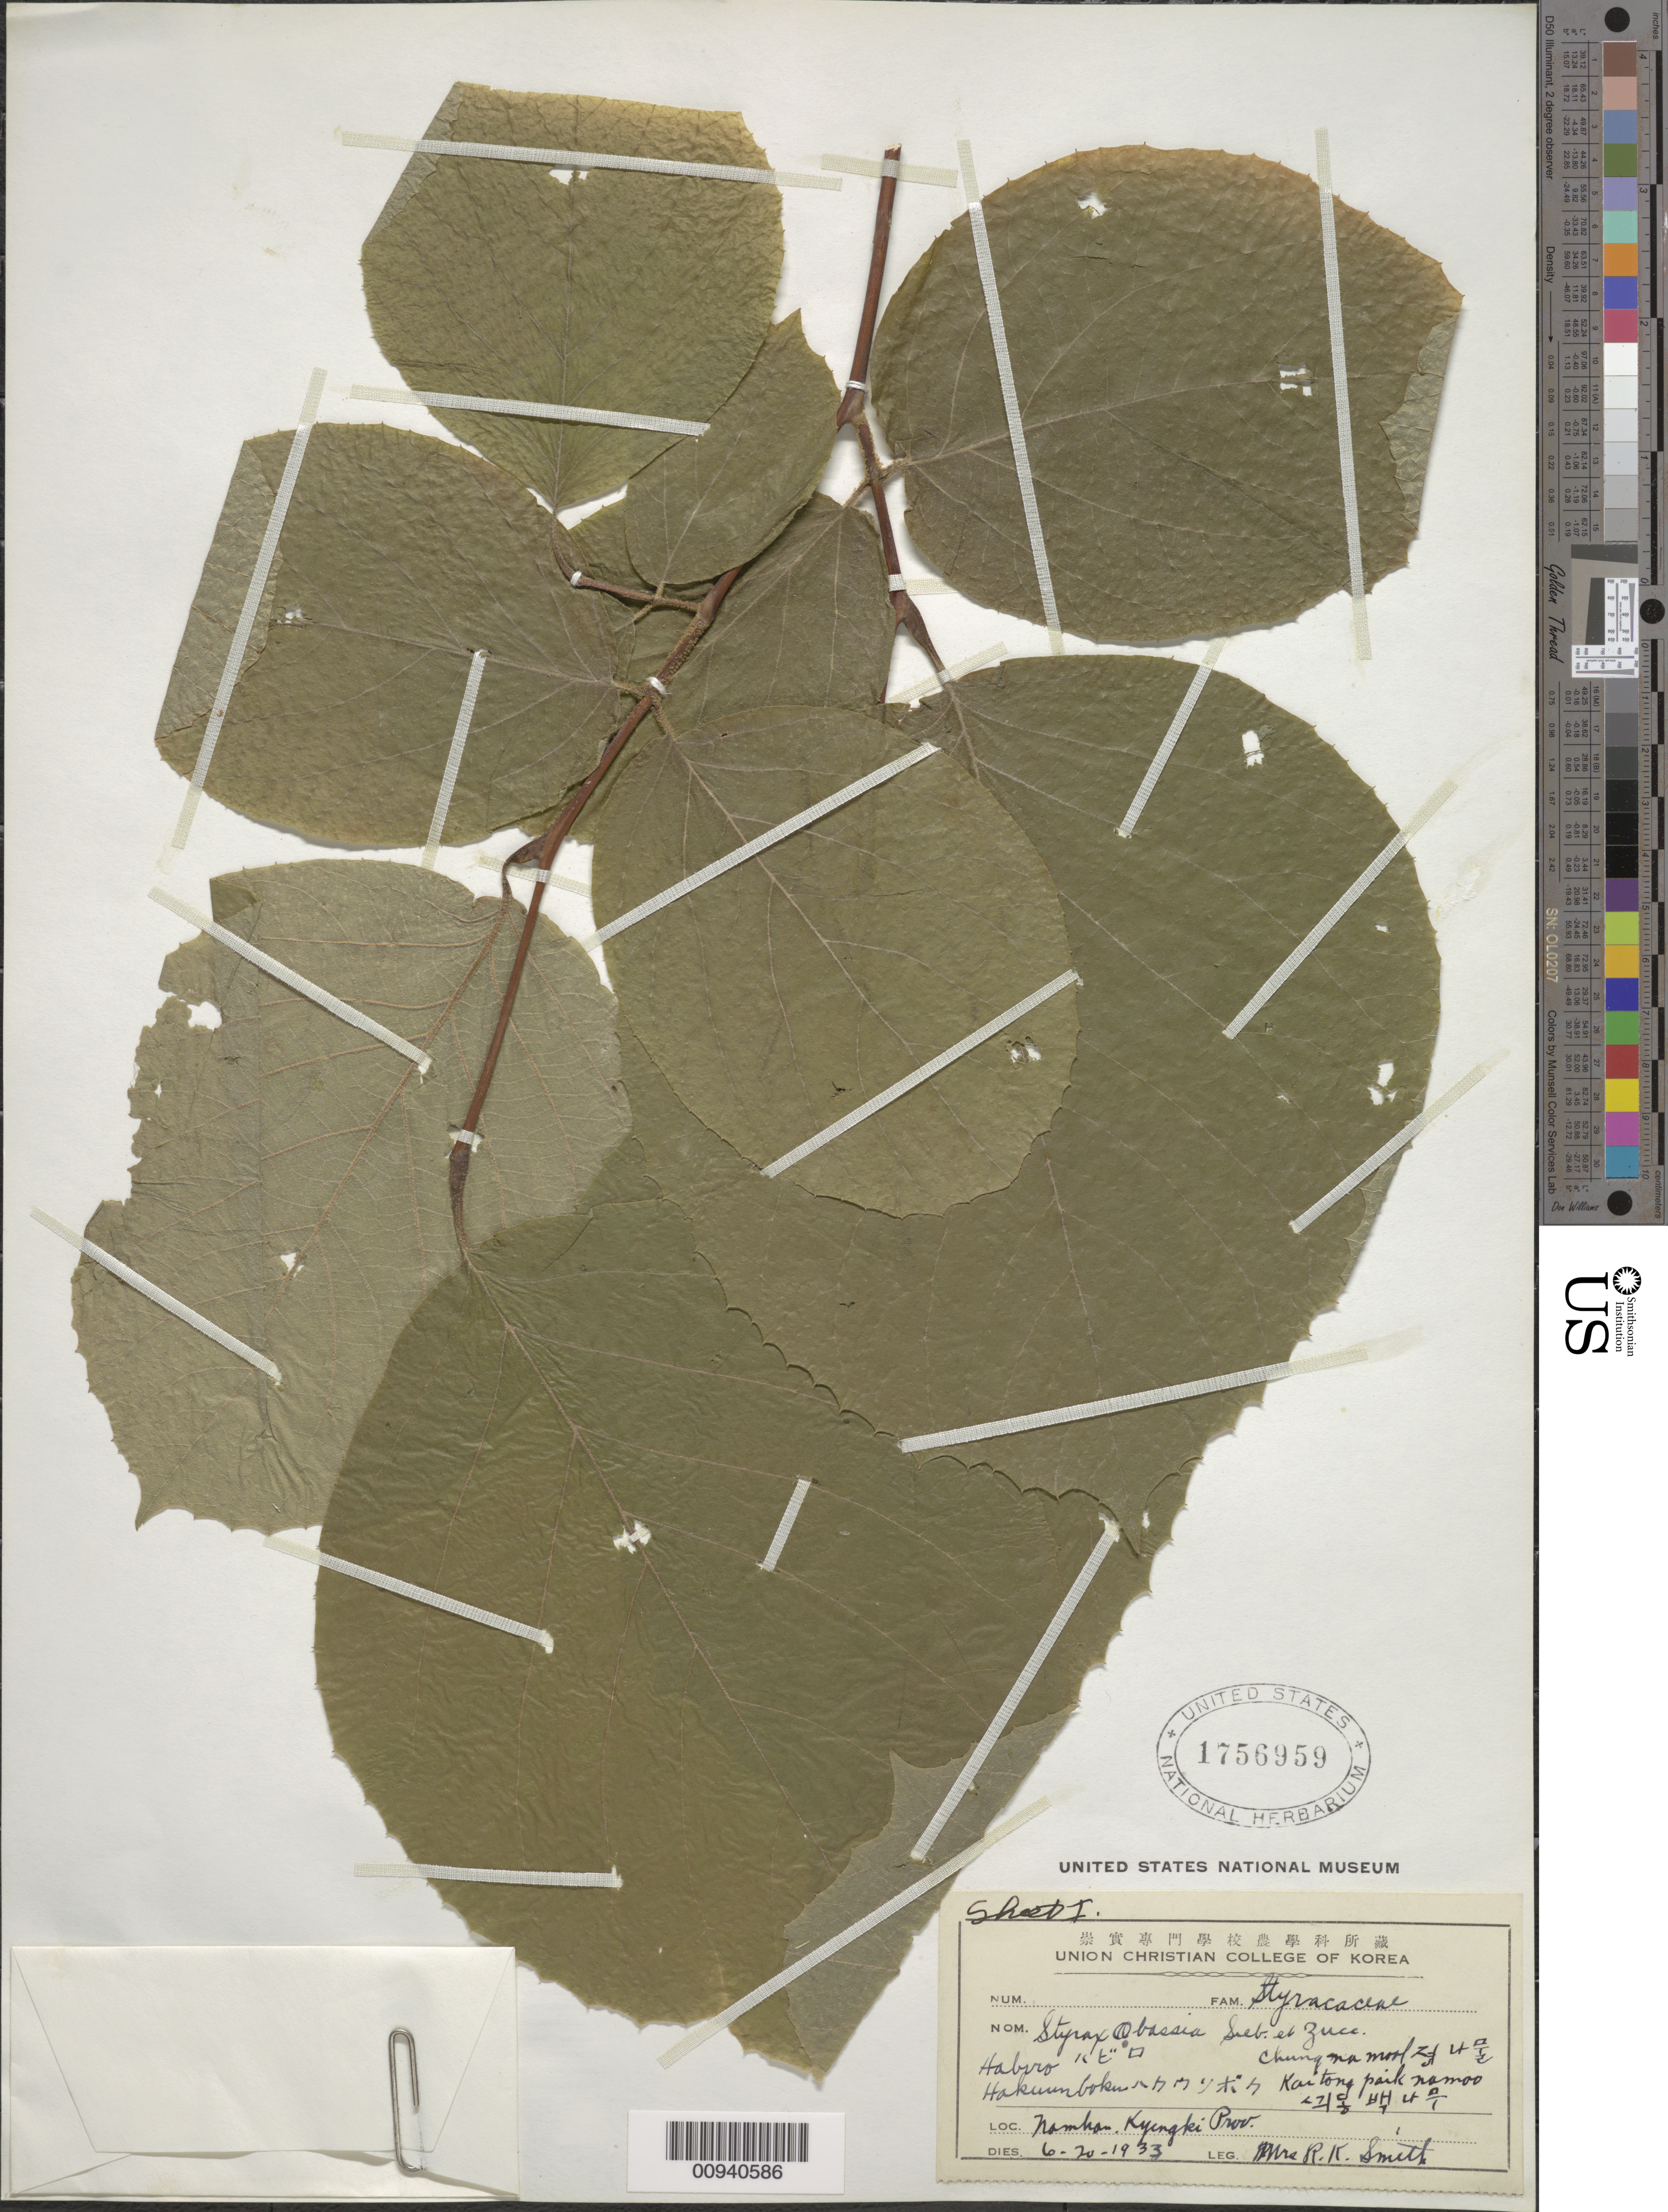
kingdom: Plantae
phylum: Tracheophyta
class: Magnoliopsida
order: Ericales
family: Styracaceae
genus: Styrax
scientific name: Styrax obassia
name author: Siebold & Zucc.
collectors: R. Smith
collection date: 1933-06-20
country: North Korea / South Korea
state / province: Namhan Kyengki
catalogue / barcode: US 1756959